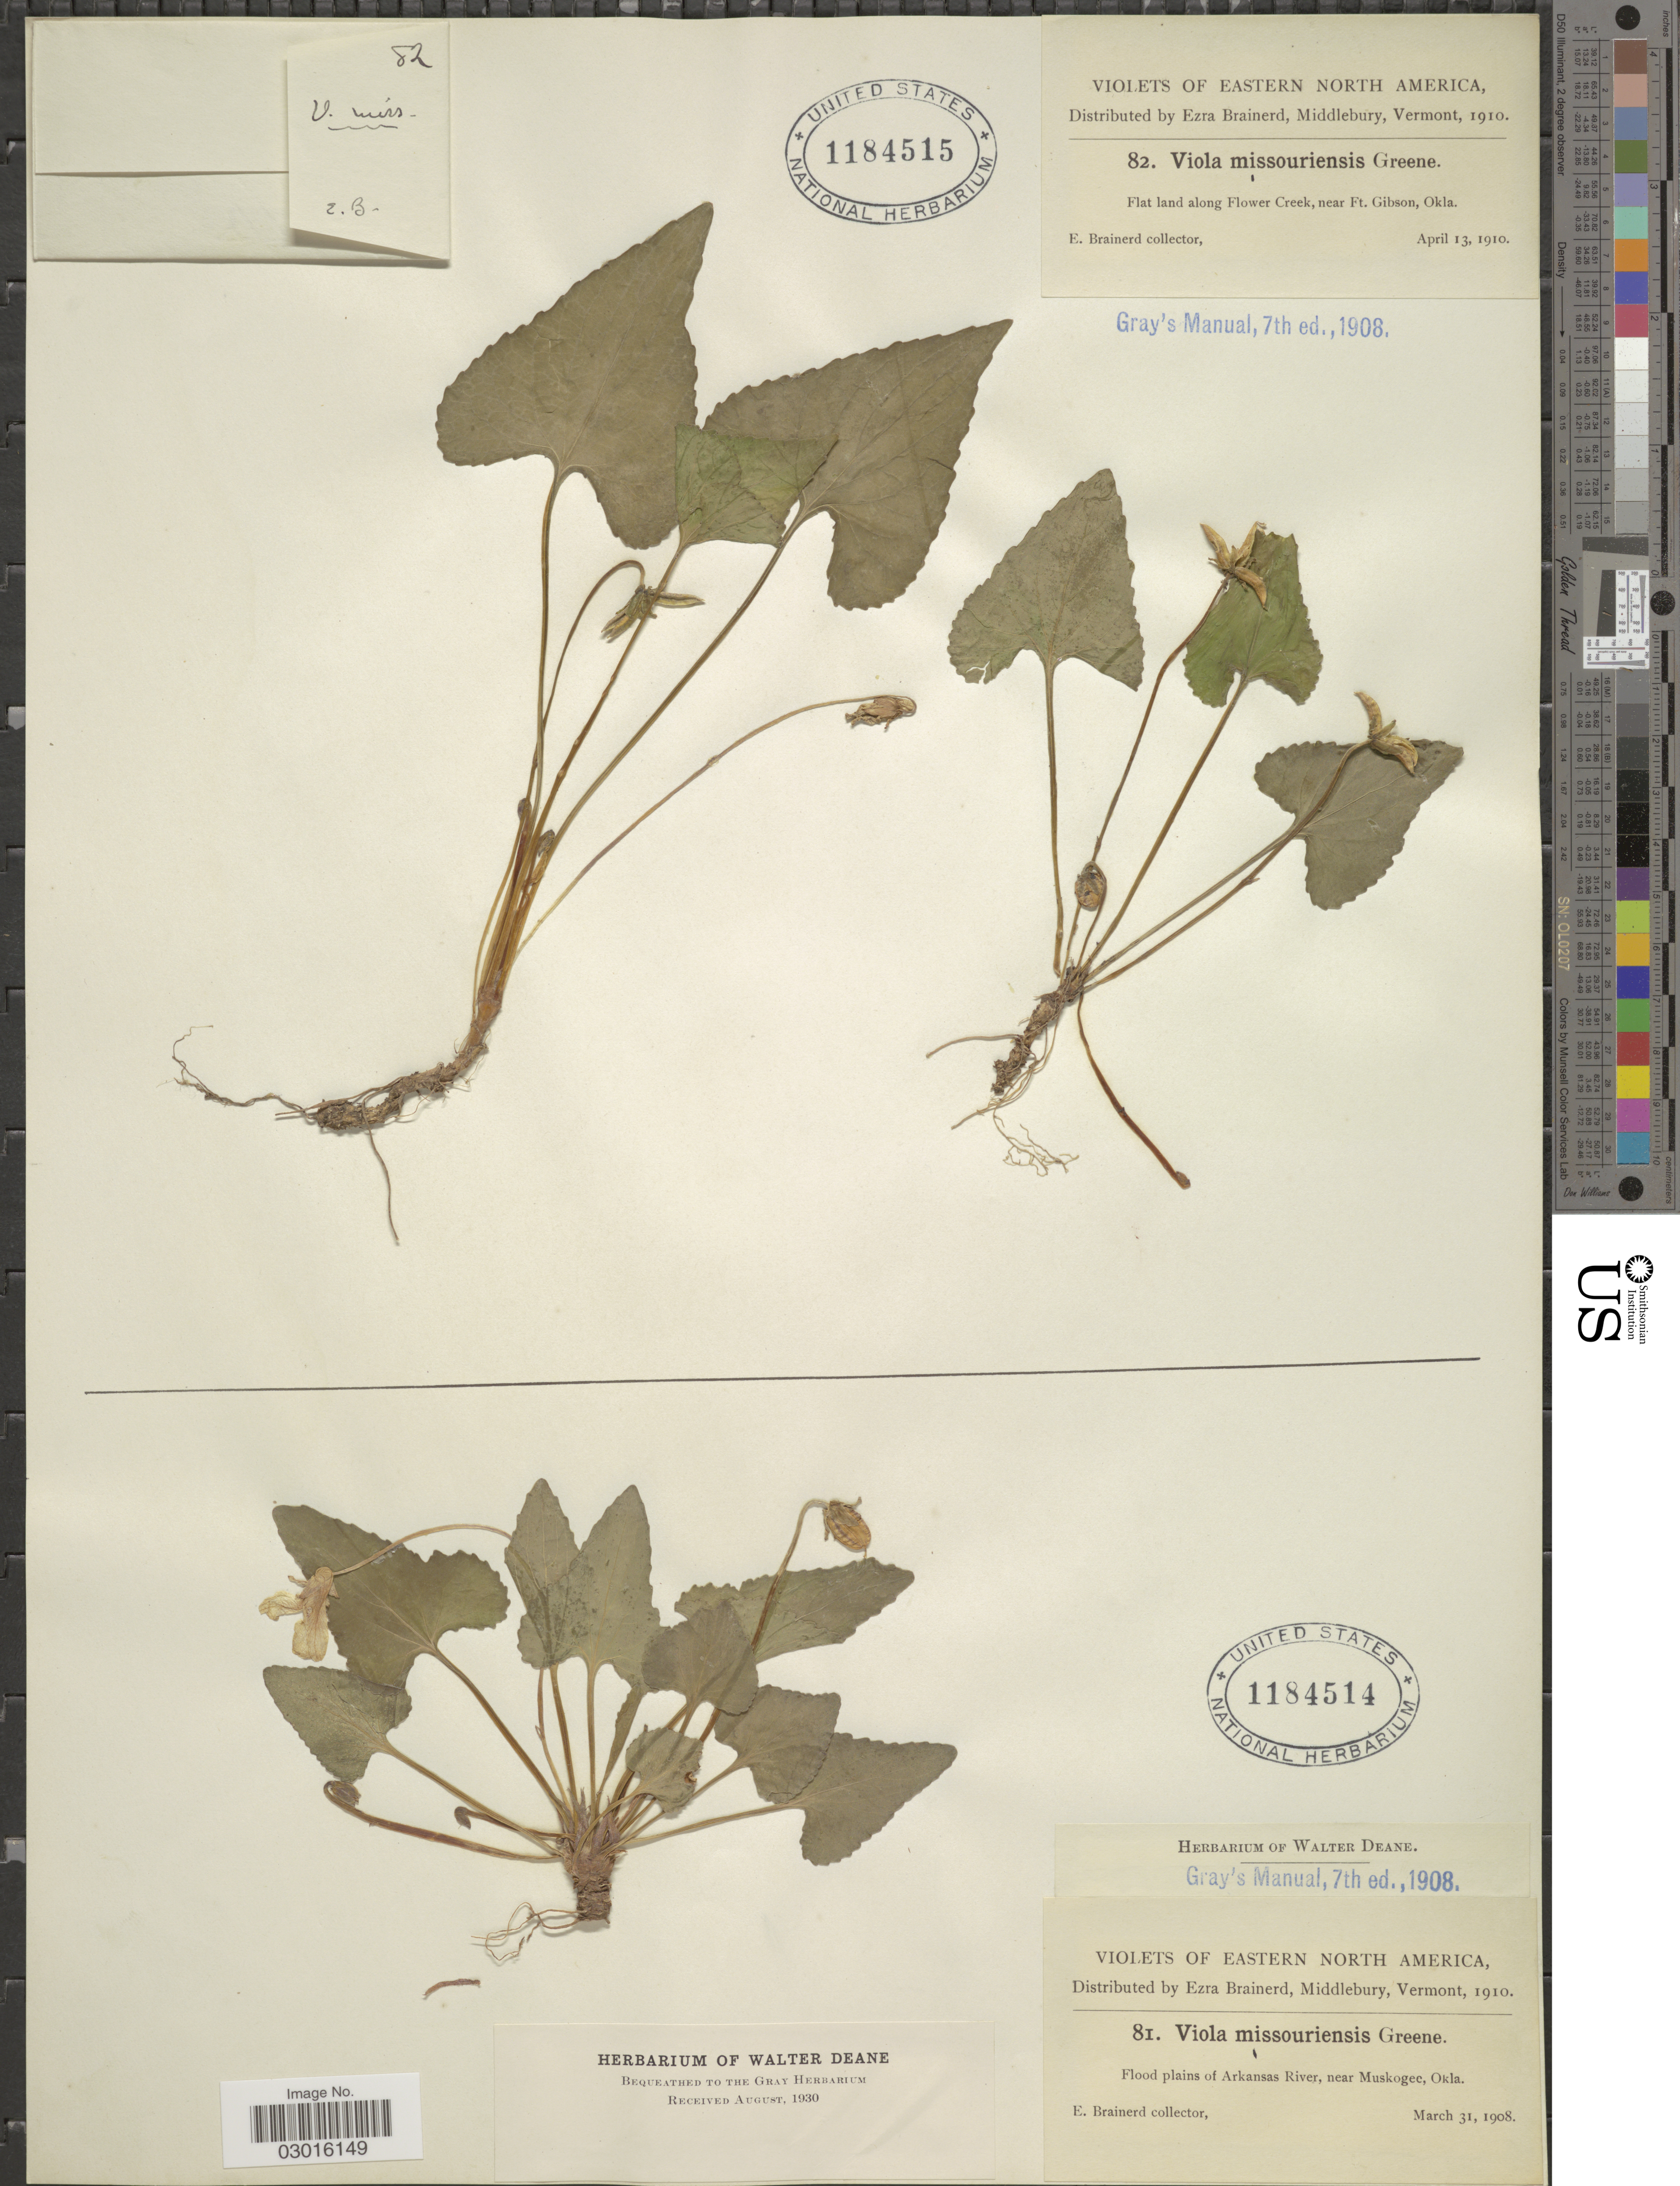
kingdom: Plantae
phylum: Tracheophyta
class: Magnoliopsida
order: Malpighiales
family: Violaceae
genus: Viola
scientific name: Viola missouriensis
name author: Greene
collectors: E. Brainerd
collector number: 81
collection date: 1908-03-31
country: United States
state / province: Oklahoma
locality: Eastern North America, Flood plains of Arkansas River, near Muskogee.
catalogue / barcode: US 1184514